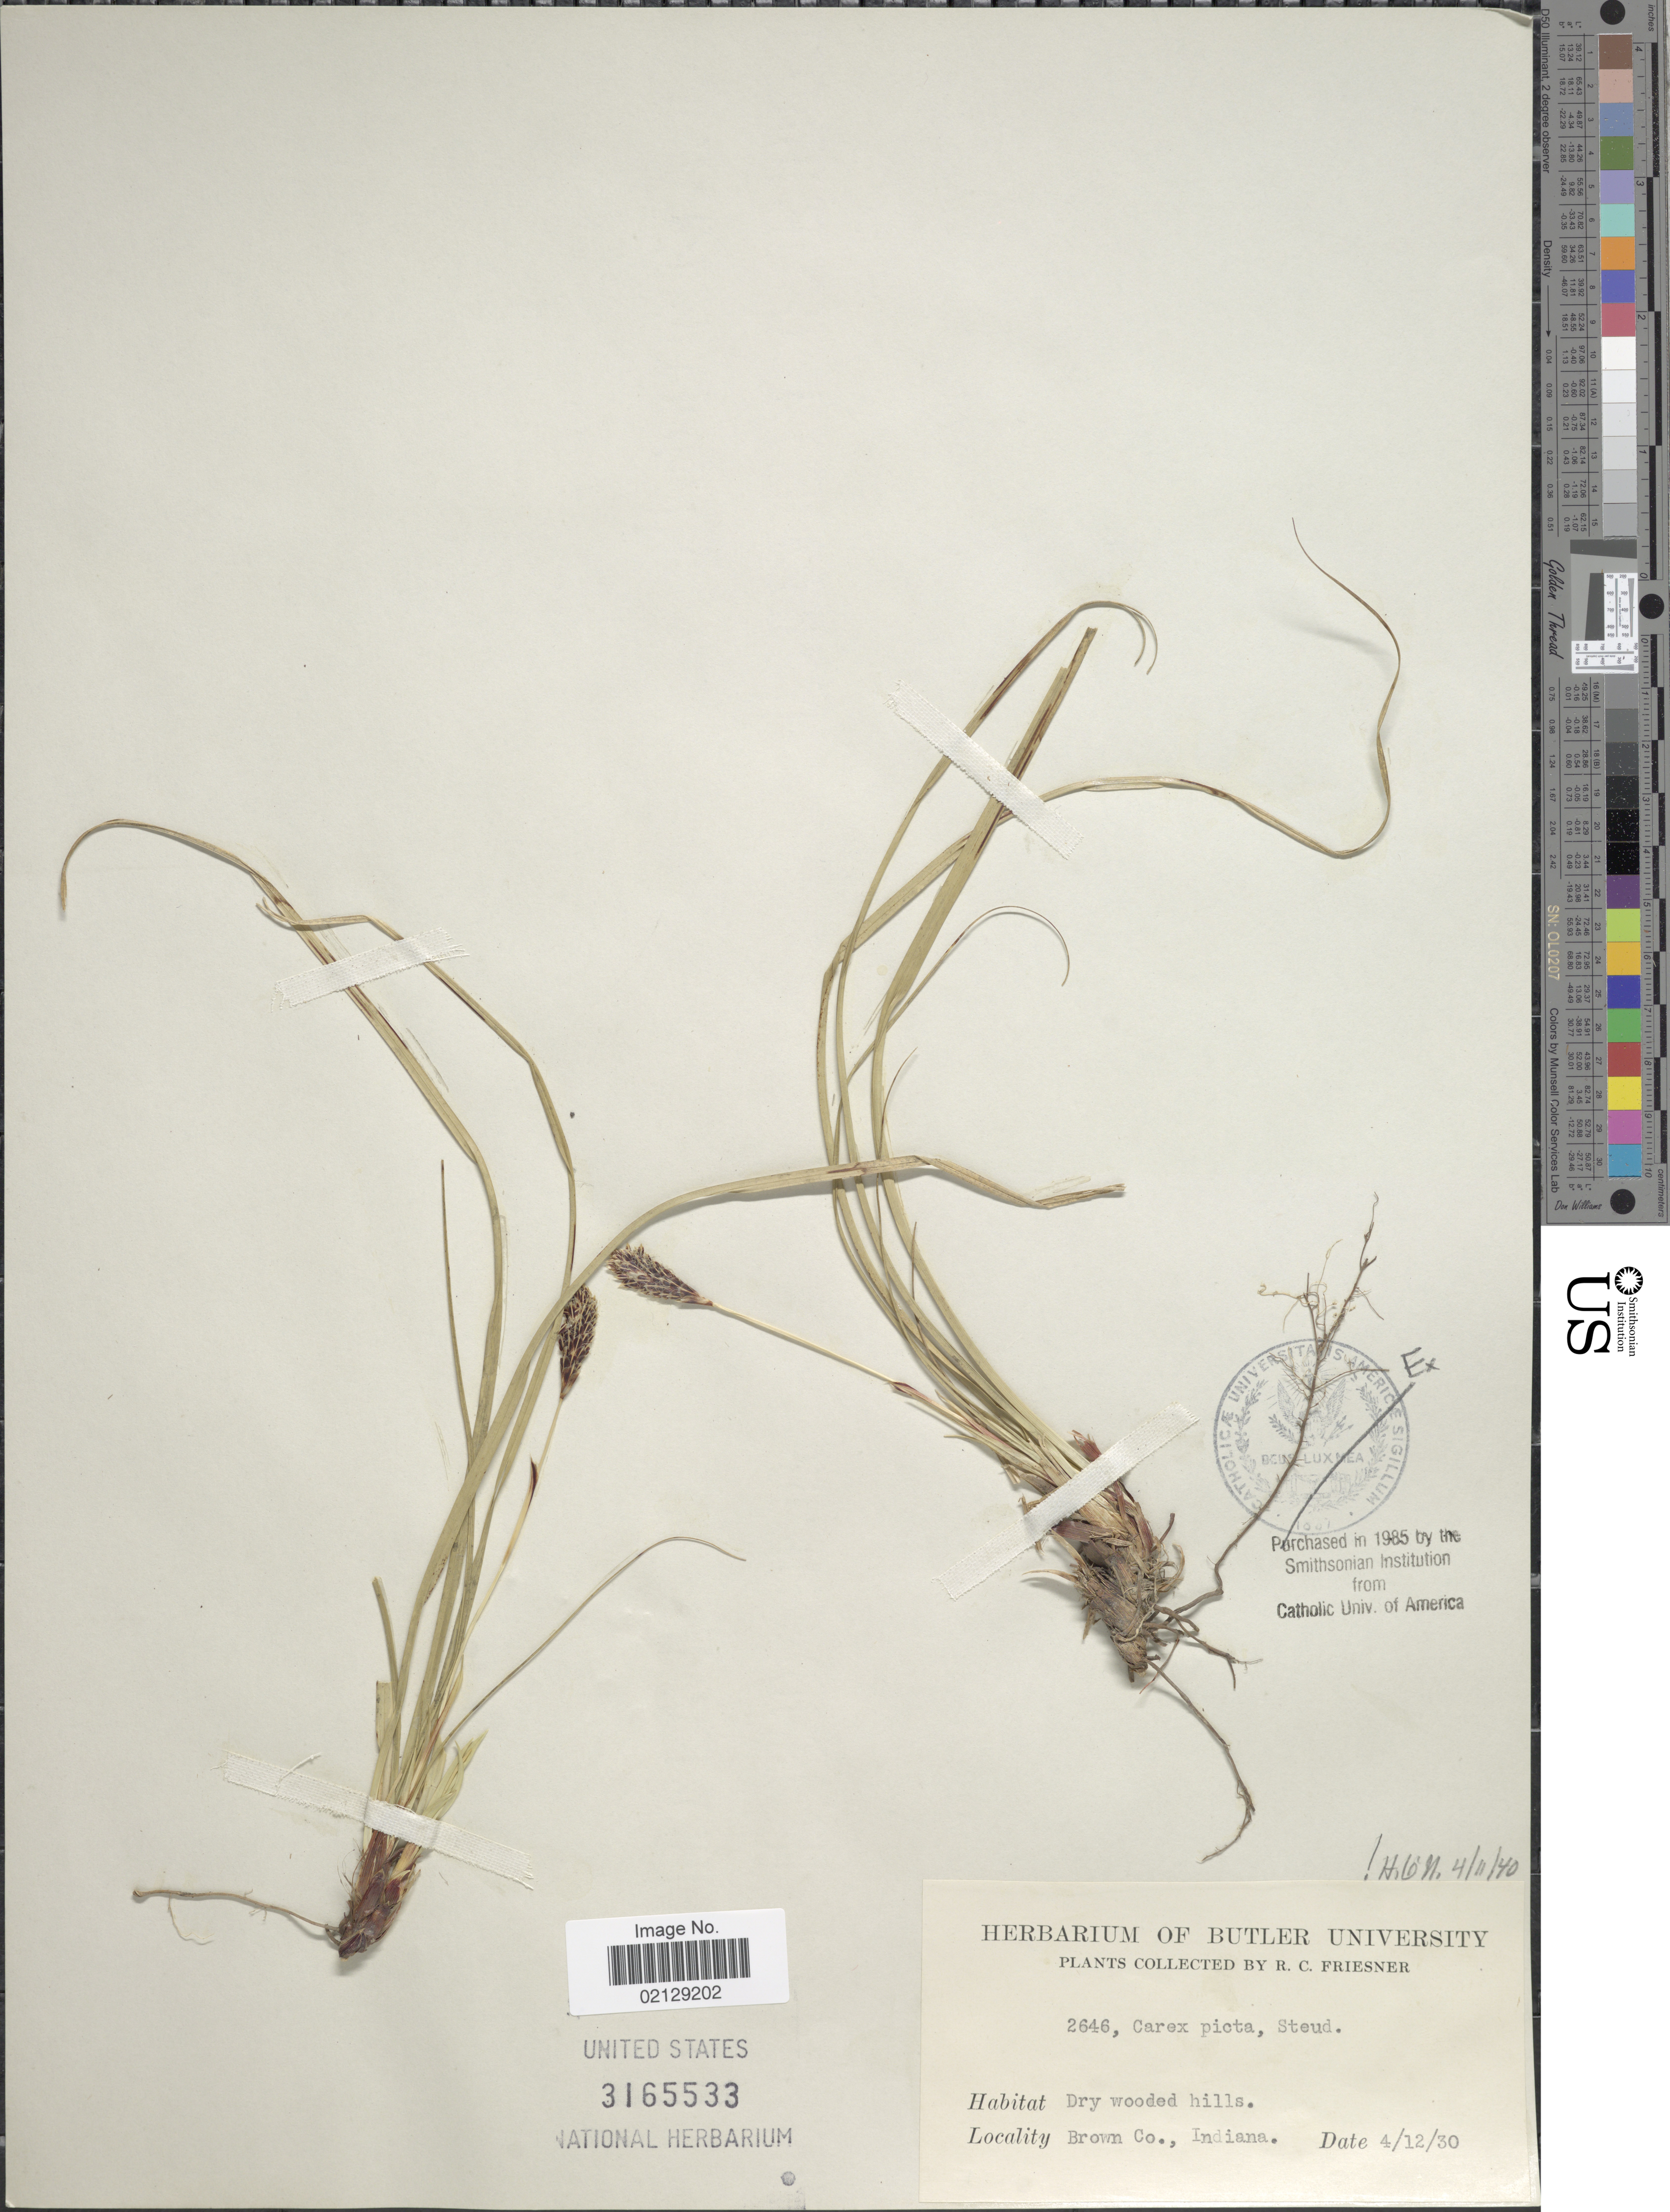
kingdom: Plantae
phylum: Tracheophyta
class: Liliopsida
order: Poales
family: Cyperaceae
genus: Carex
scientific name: Carex picta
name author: Steud.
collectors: R. Friesner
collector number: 2646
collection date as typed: Transcribed d/m/y: 12/4/30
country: United States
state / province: Indiana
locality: Brown Co., Indiana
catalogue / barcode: US 3165533